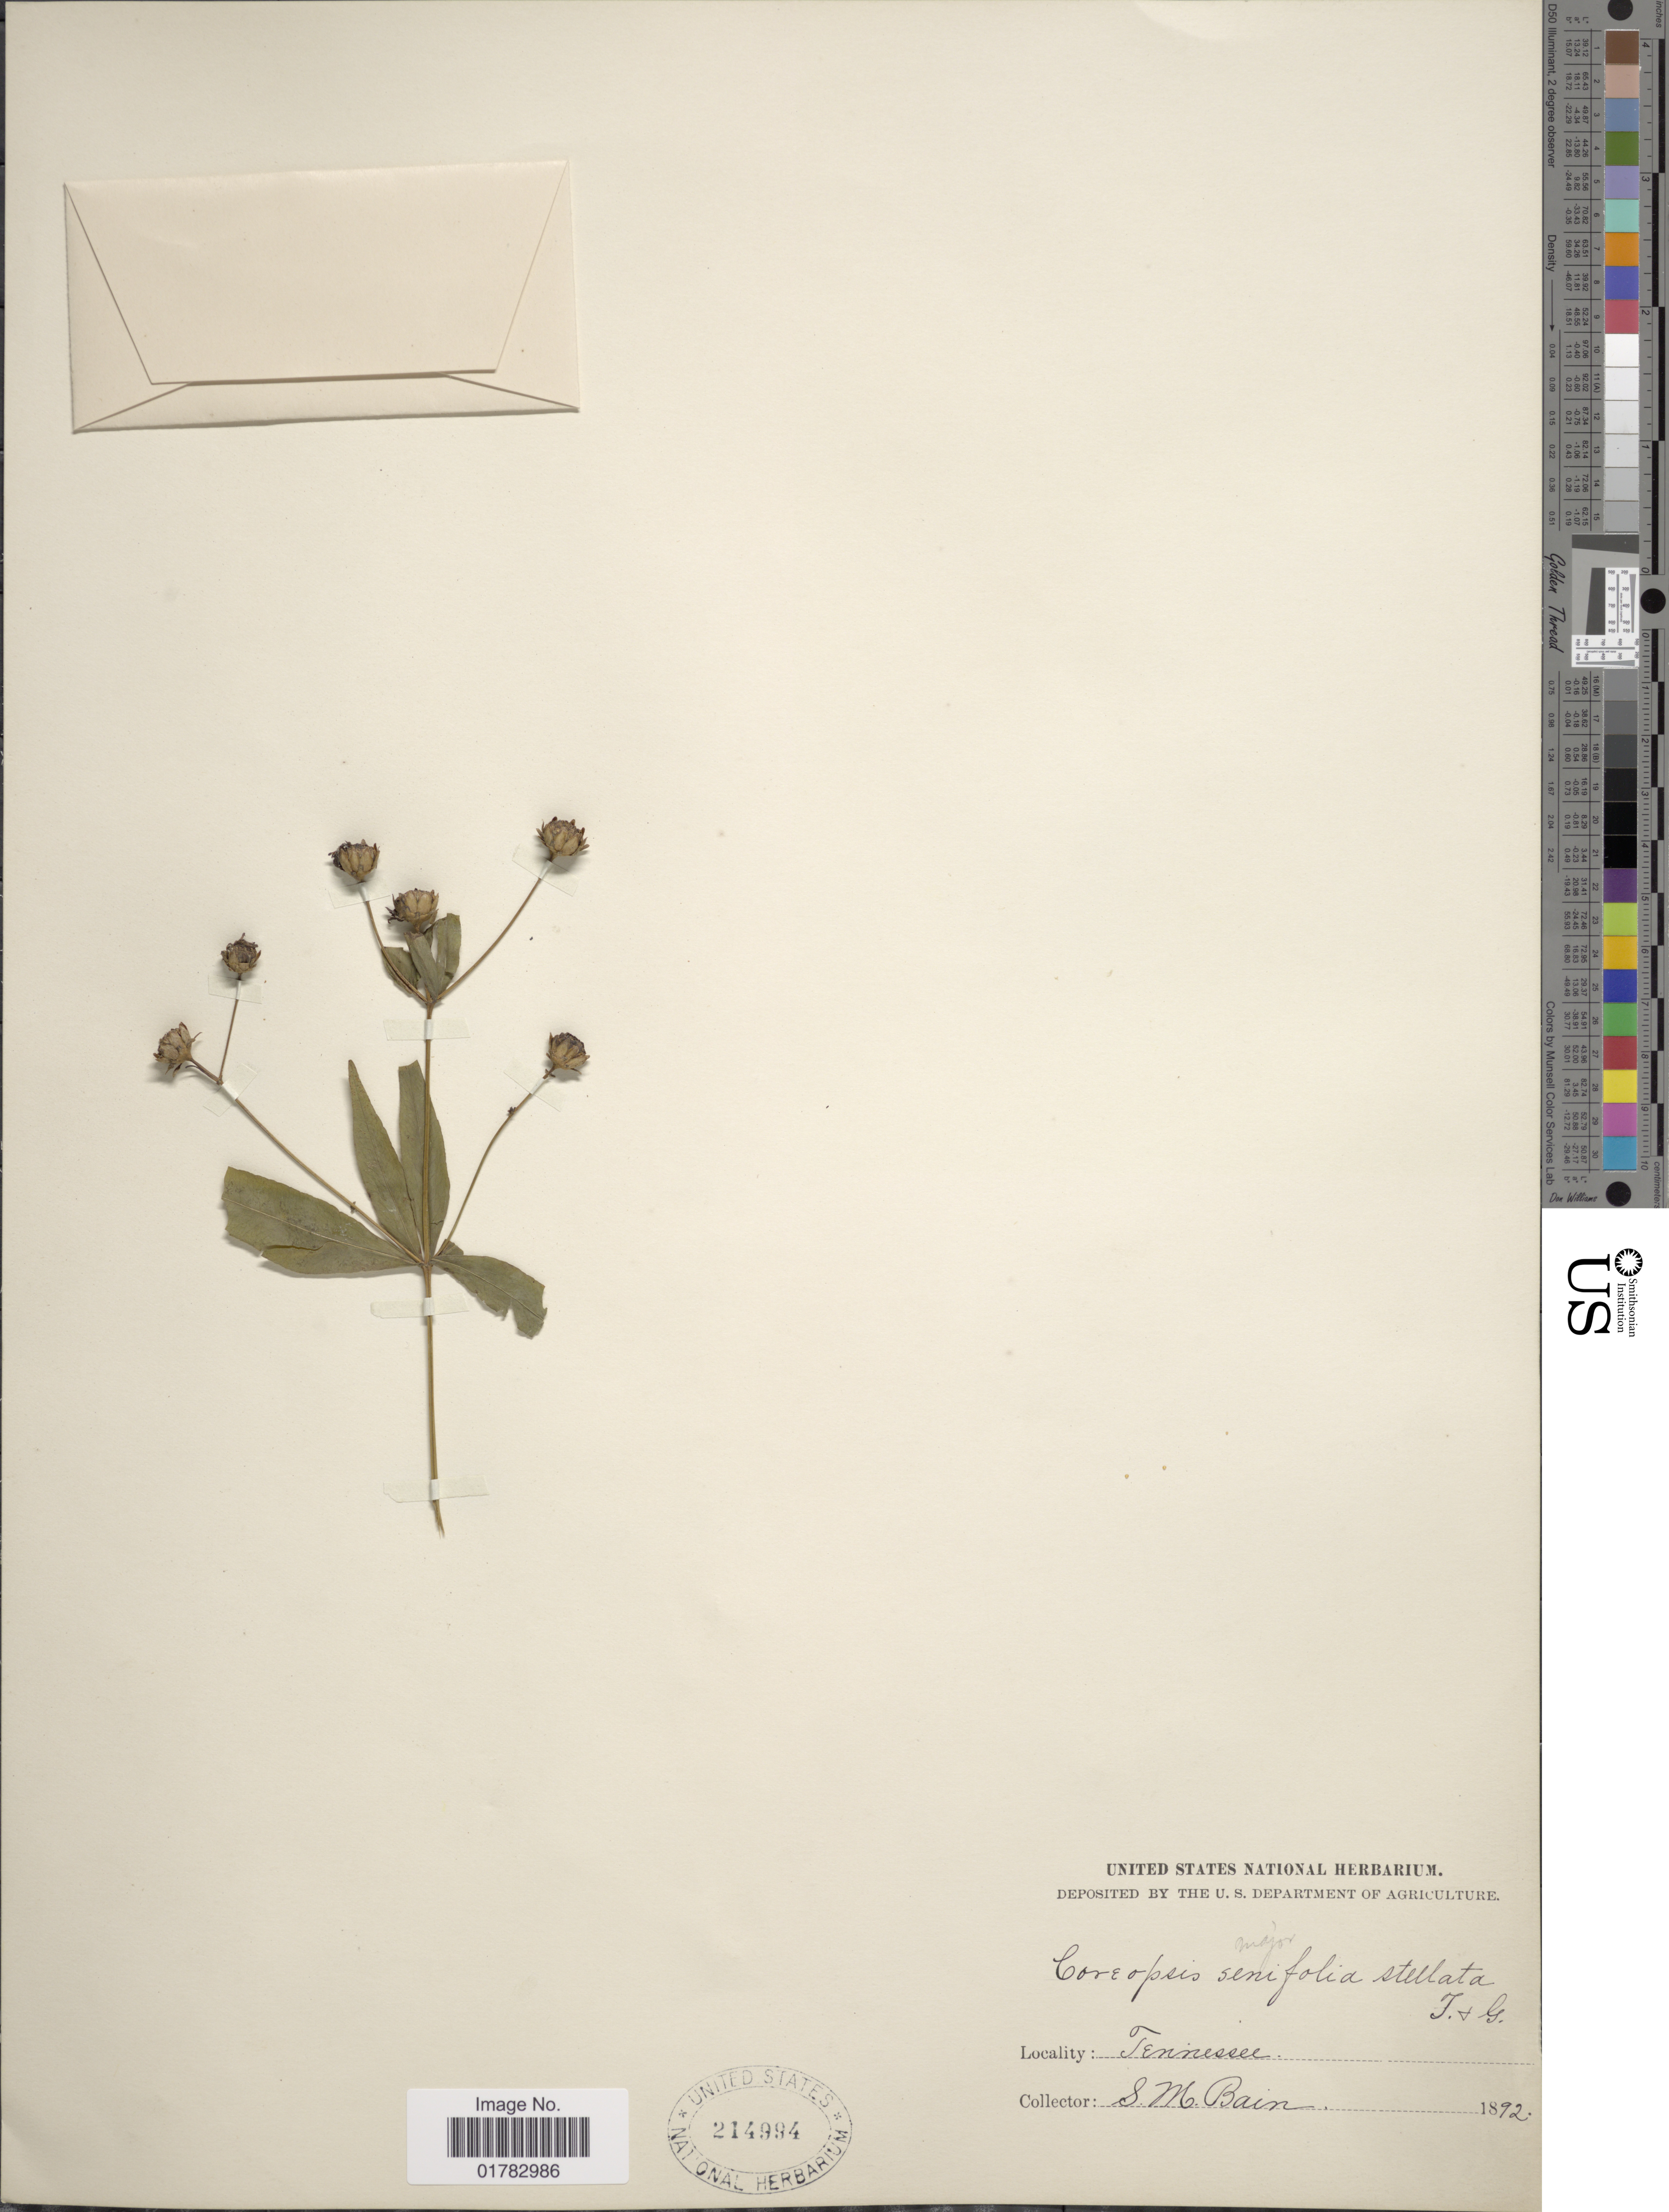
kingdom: Plantae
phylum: Tracheophyta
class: Magnoliopsida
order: Asterales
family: Asteraceae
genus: Coreopsis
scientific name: Coreopsis major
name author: Walter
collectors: S. M. Bain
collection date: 1892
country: United States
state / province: Tennessee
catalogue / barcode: US 214994